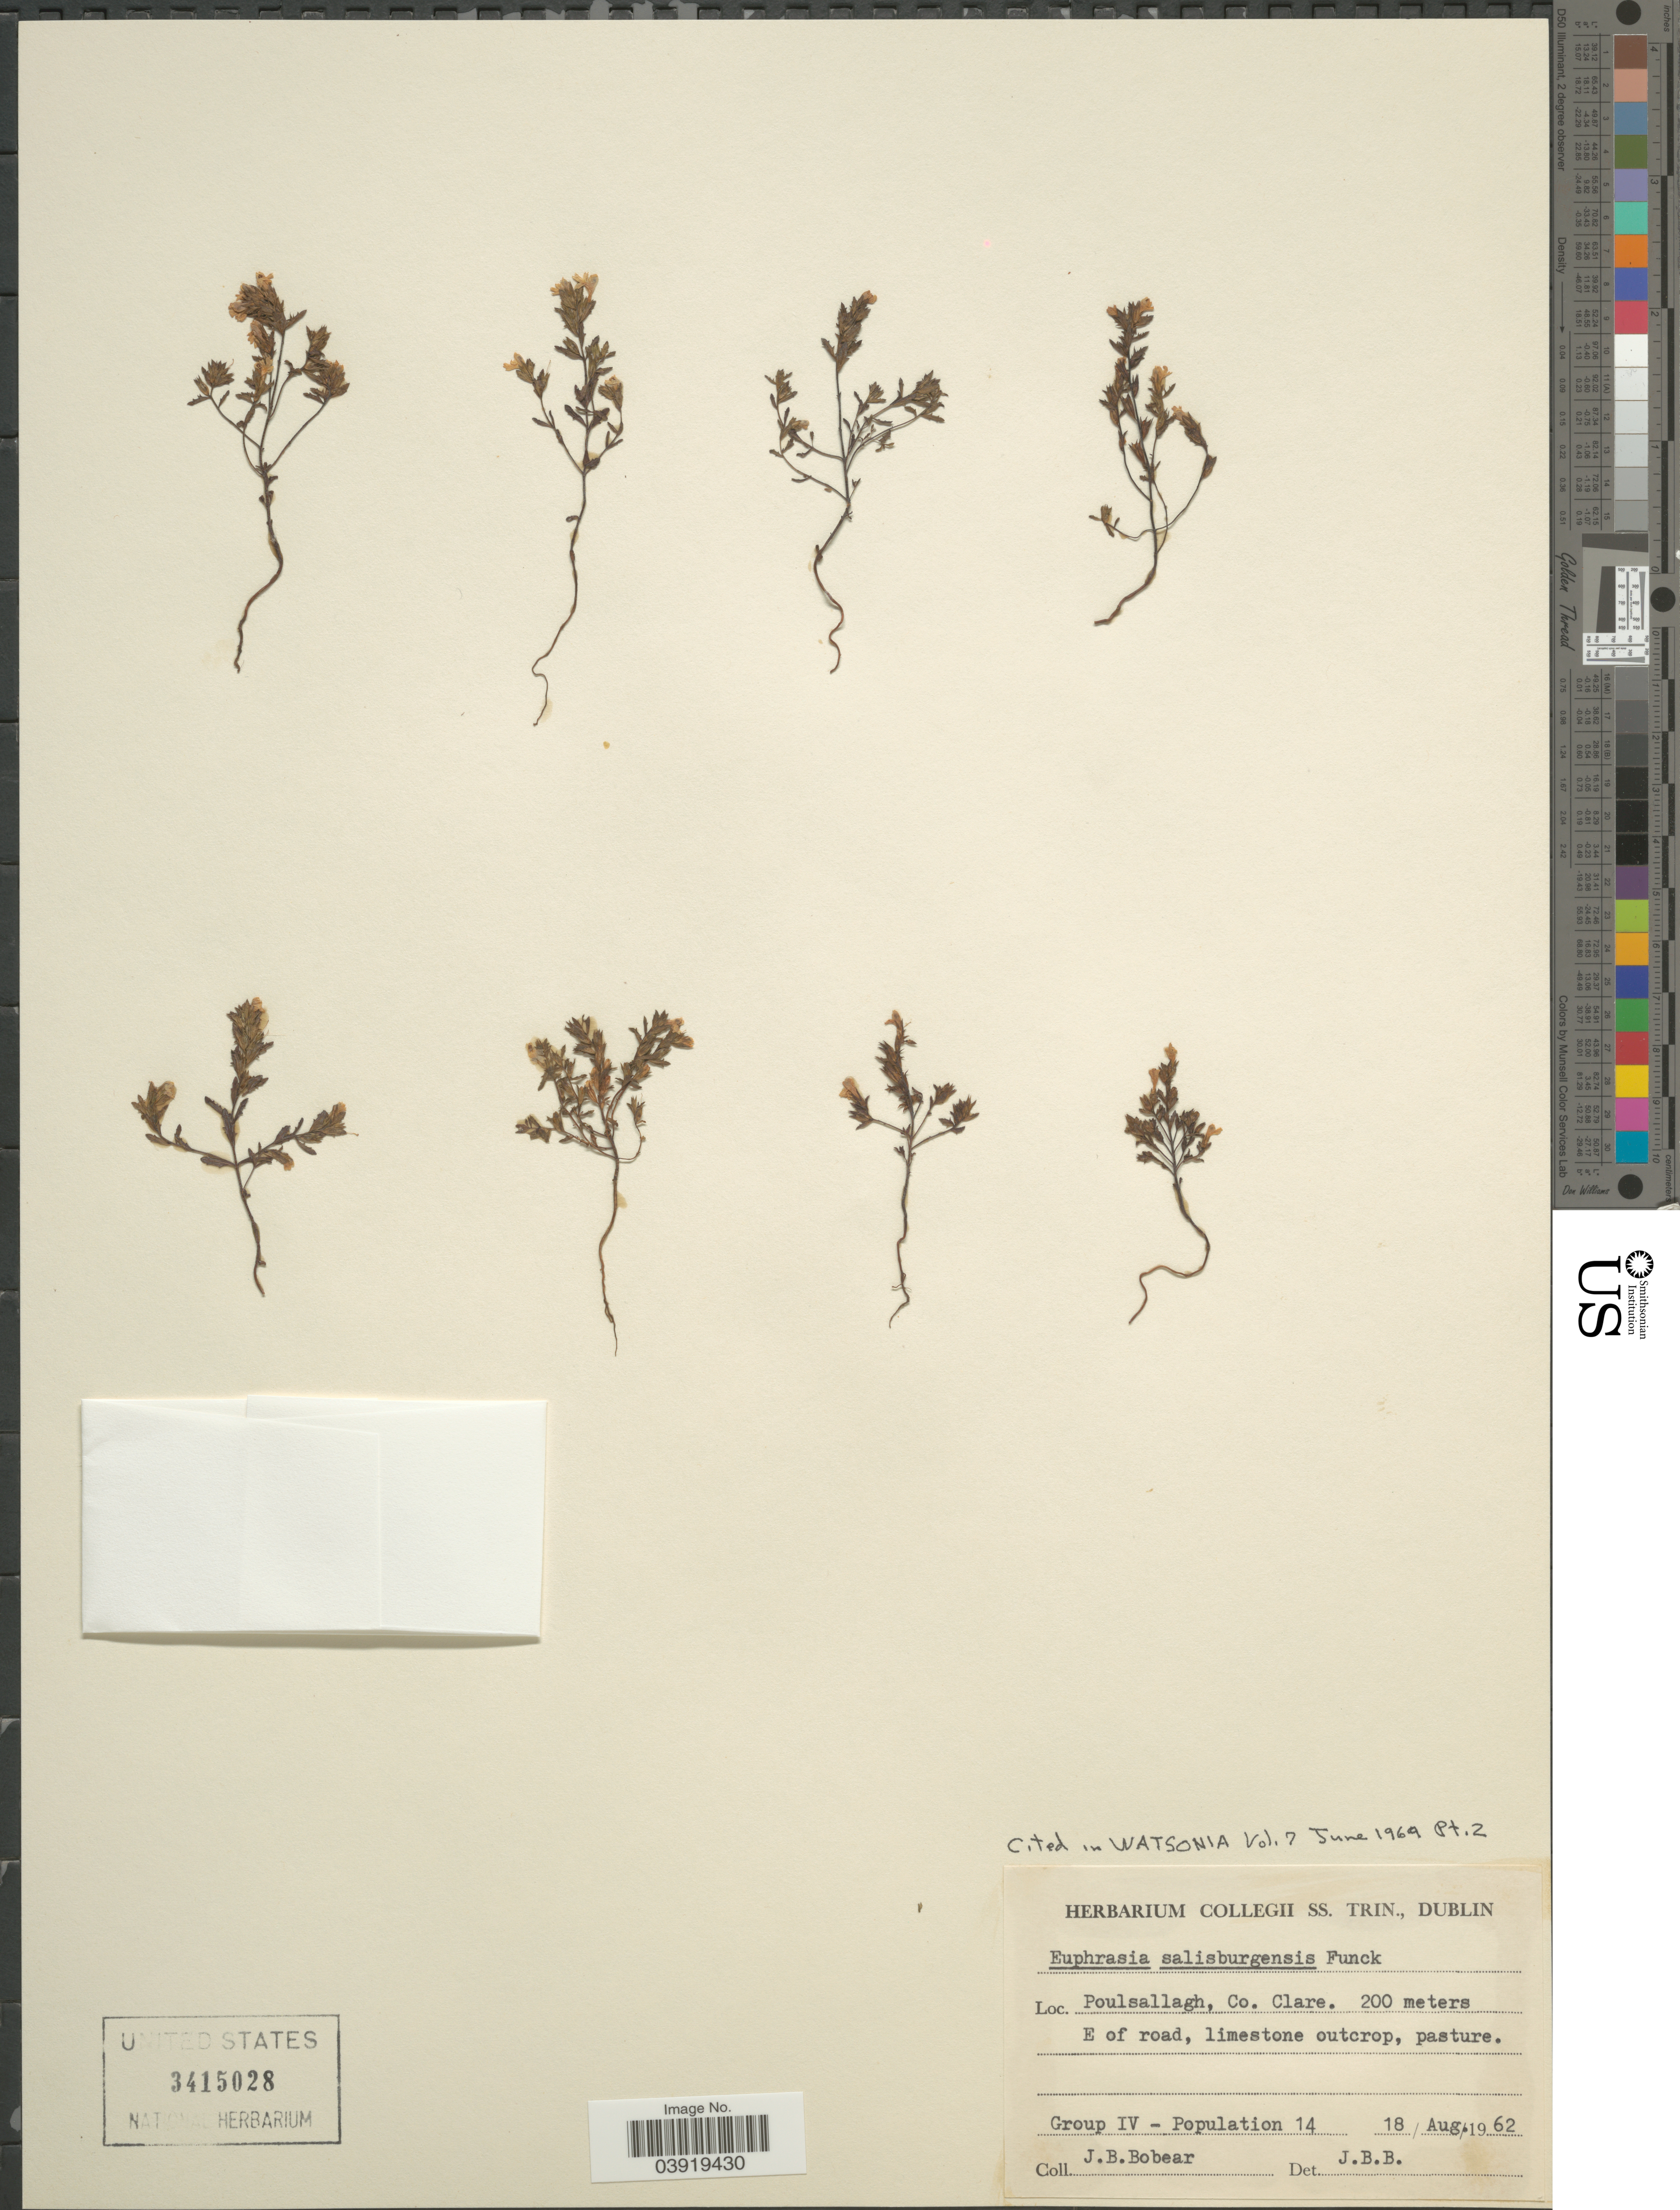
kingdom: Plantae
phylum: Tracheophyta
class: Magnoliopsida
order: Lamiales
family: Orobanchaceae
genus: Euphrasia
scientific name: Euphrasia salisburgensis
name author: Funck ex Hoppe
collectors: J. Bobear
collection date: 1962-08-18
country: Ireland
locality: Poulsallagh, Co. Clare. E of road. Group IV - Population 14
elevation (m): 200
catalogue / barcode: US 3415028